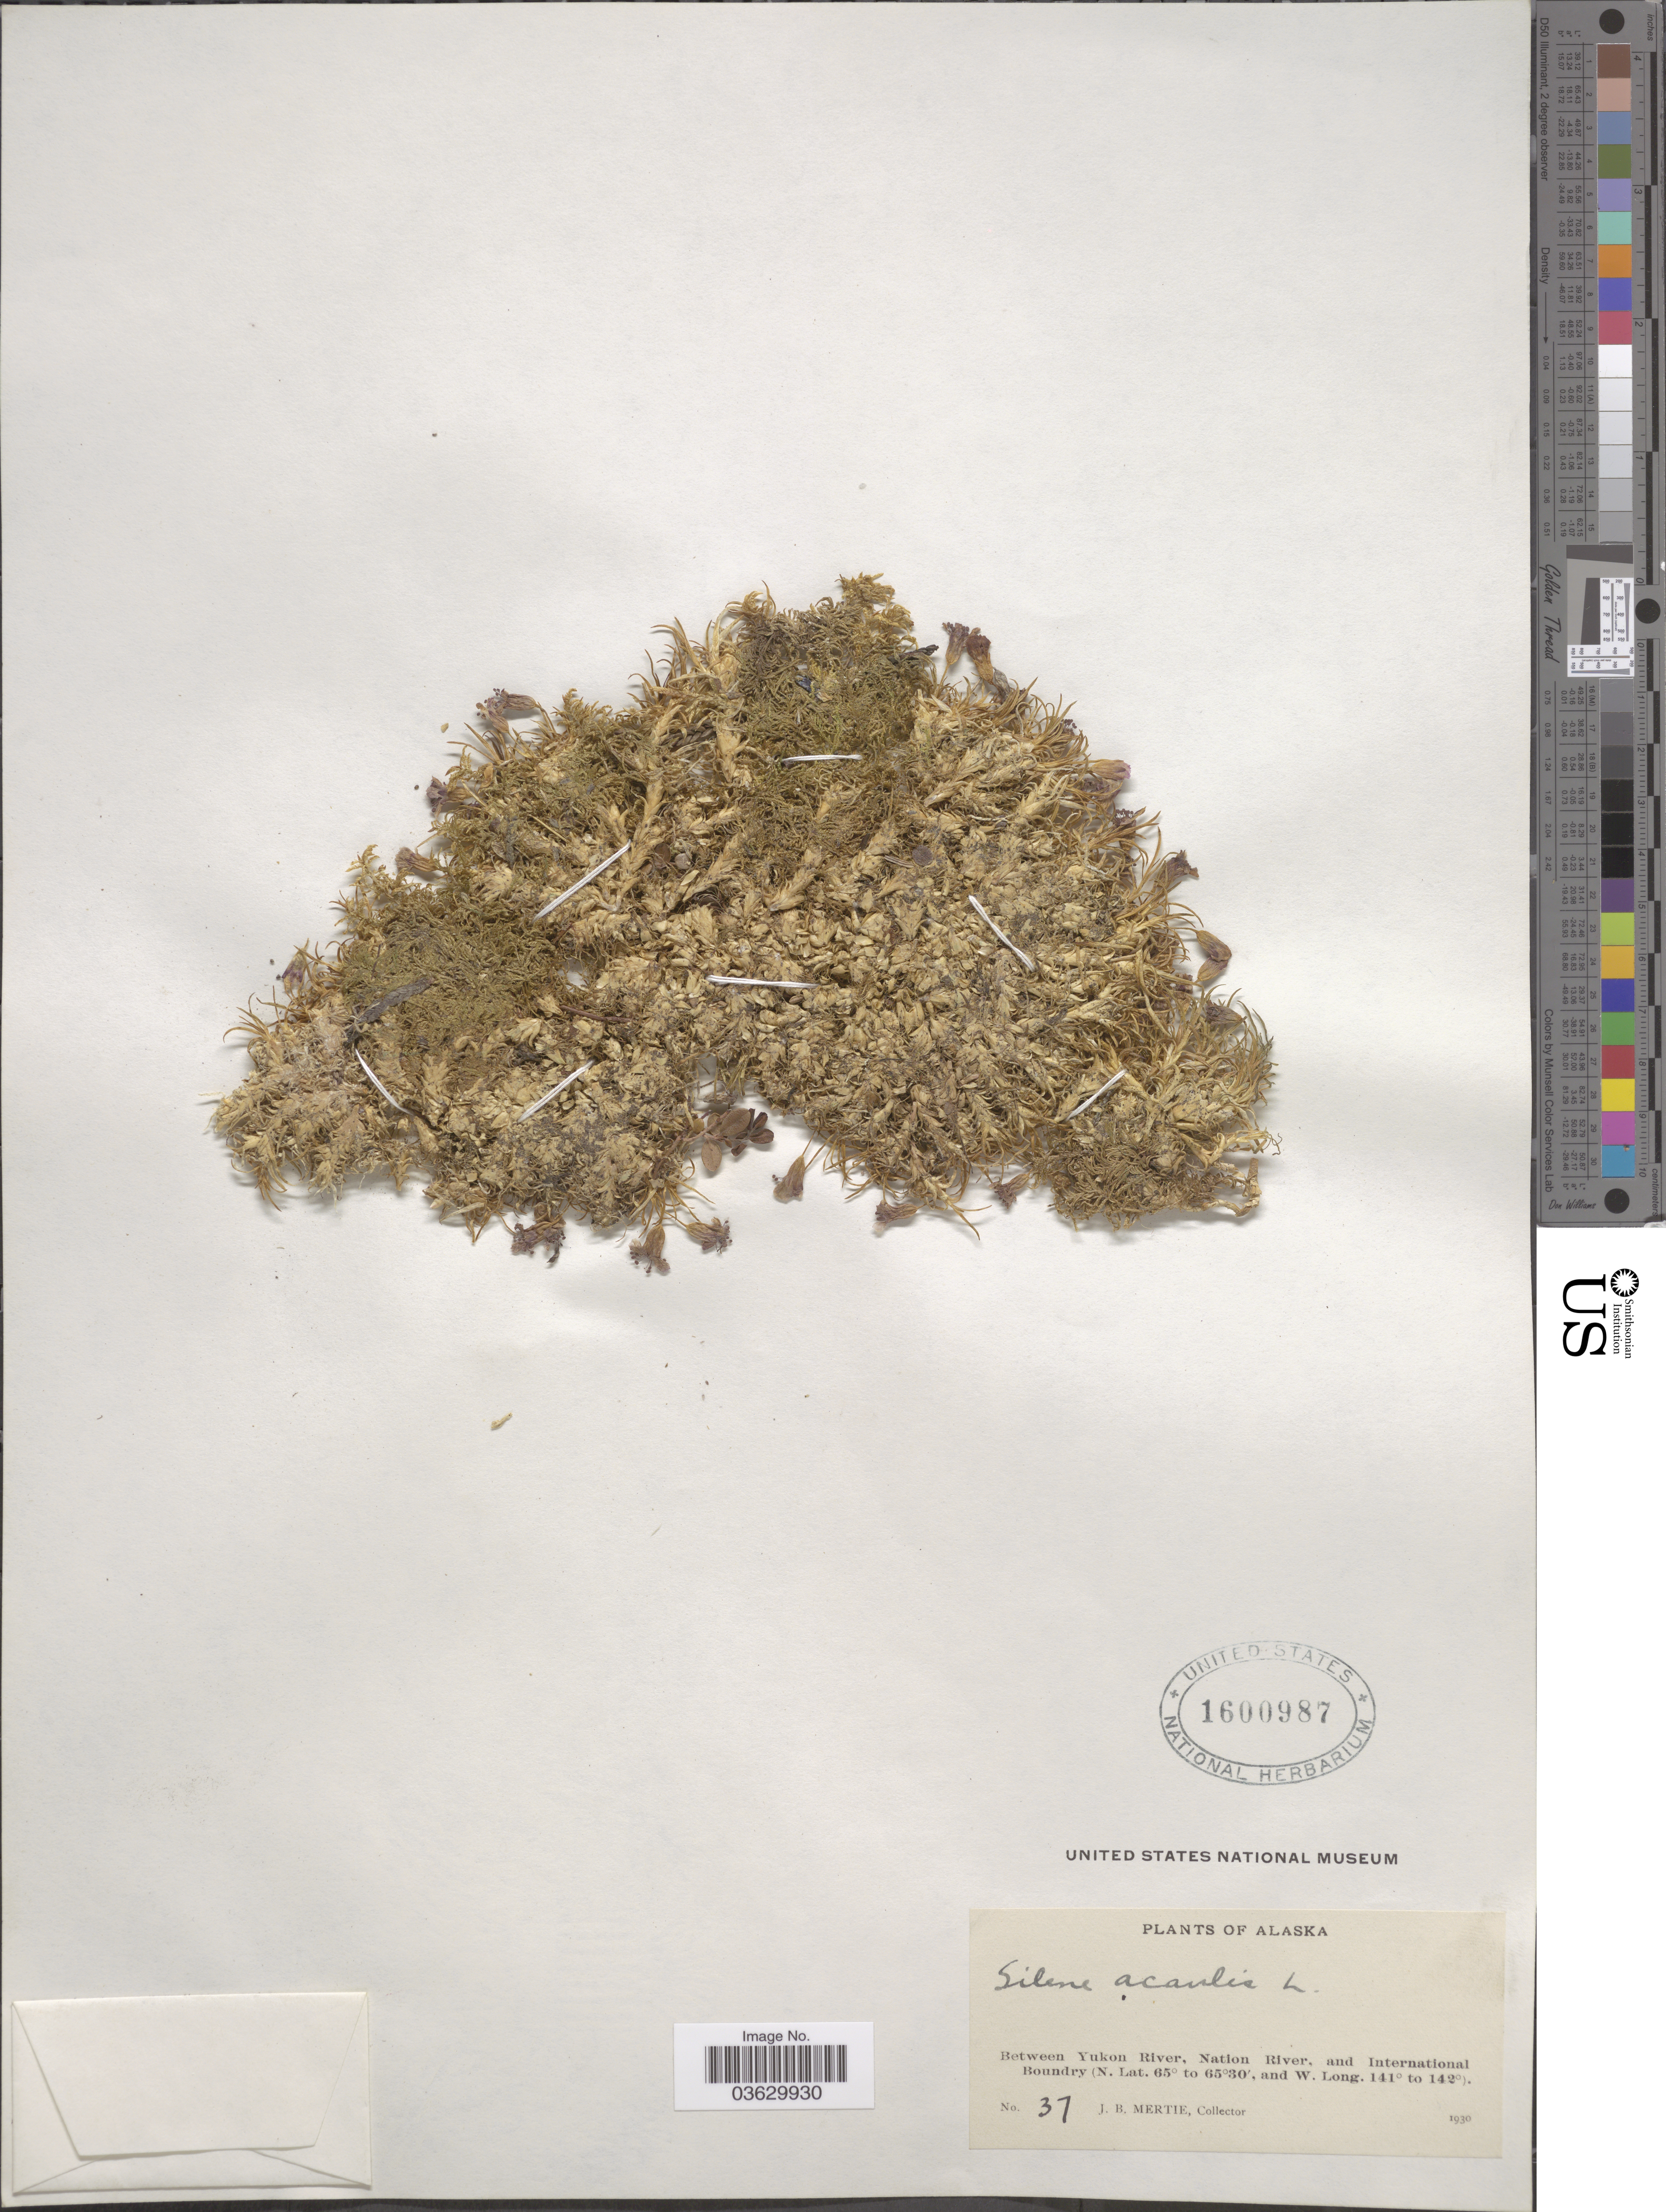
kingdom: Plantae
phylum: Tracheophyta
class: Magnoliopsida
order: Caryophyllales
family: Caryophyllaceae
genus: Silene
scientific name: Silene acaulis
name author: (L.) Jacq.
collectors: J. Mertie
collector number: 37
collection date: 1930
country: United States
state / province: Alaska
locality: Between Yukon River, Nation River, and International Boundary.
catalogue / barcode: US 1600987